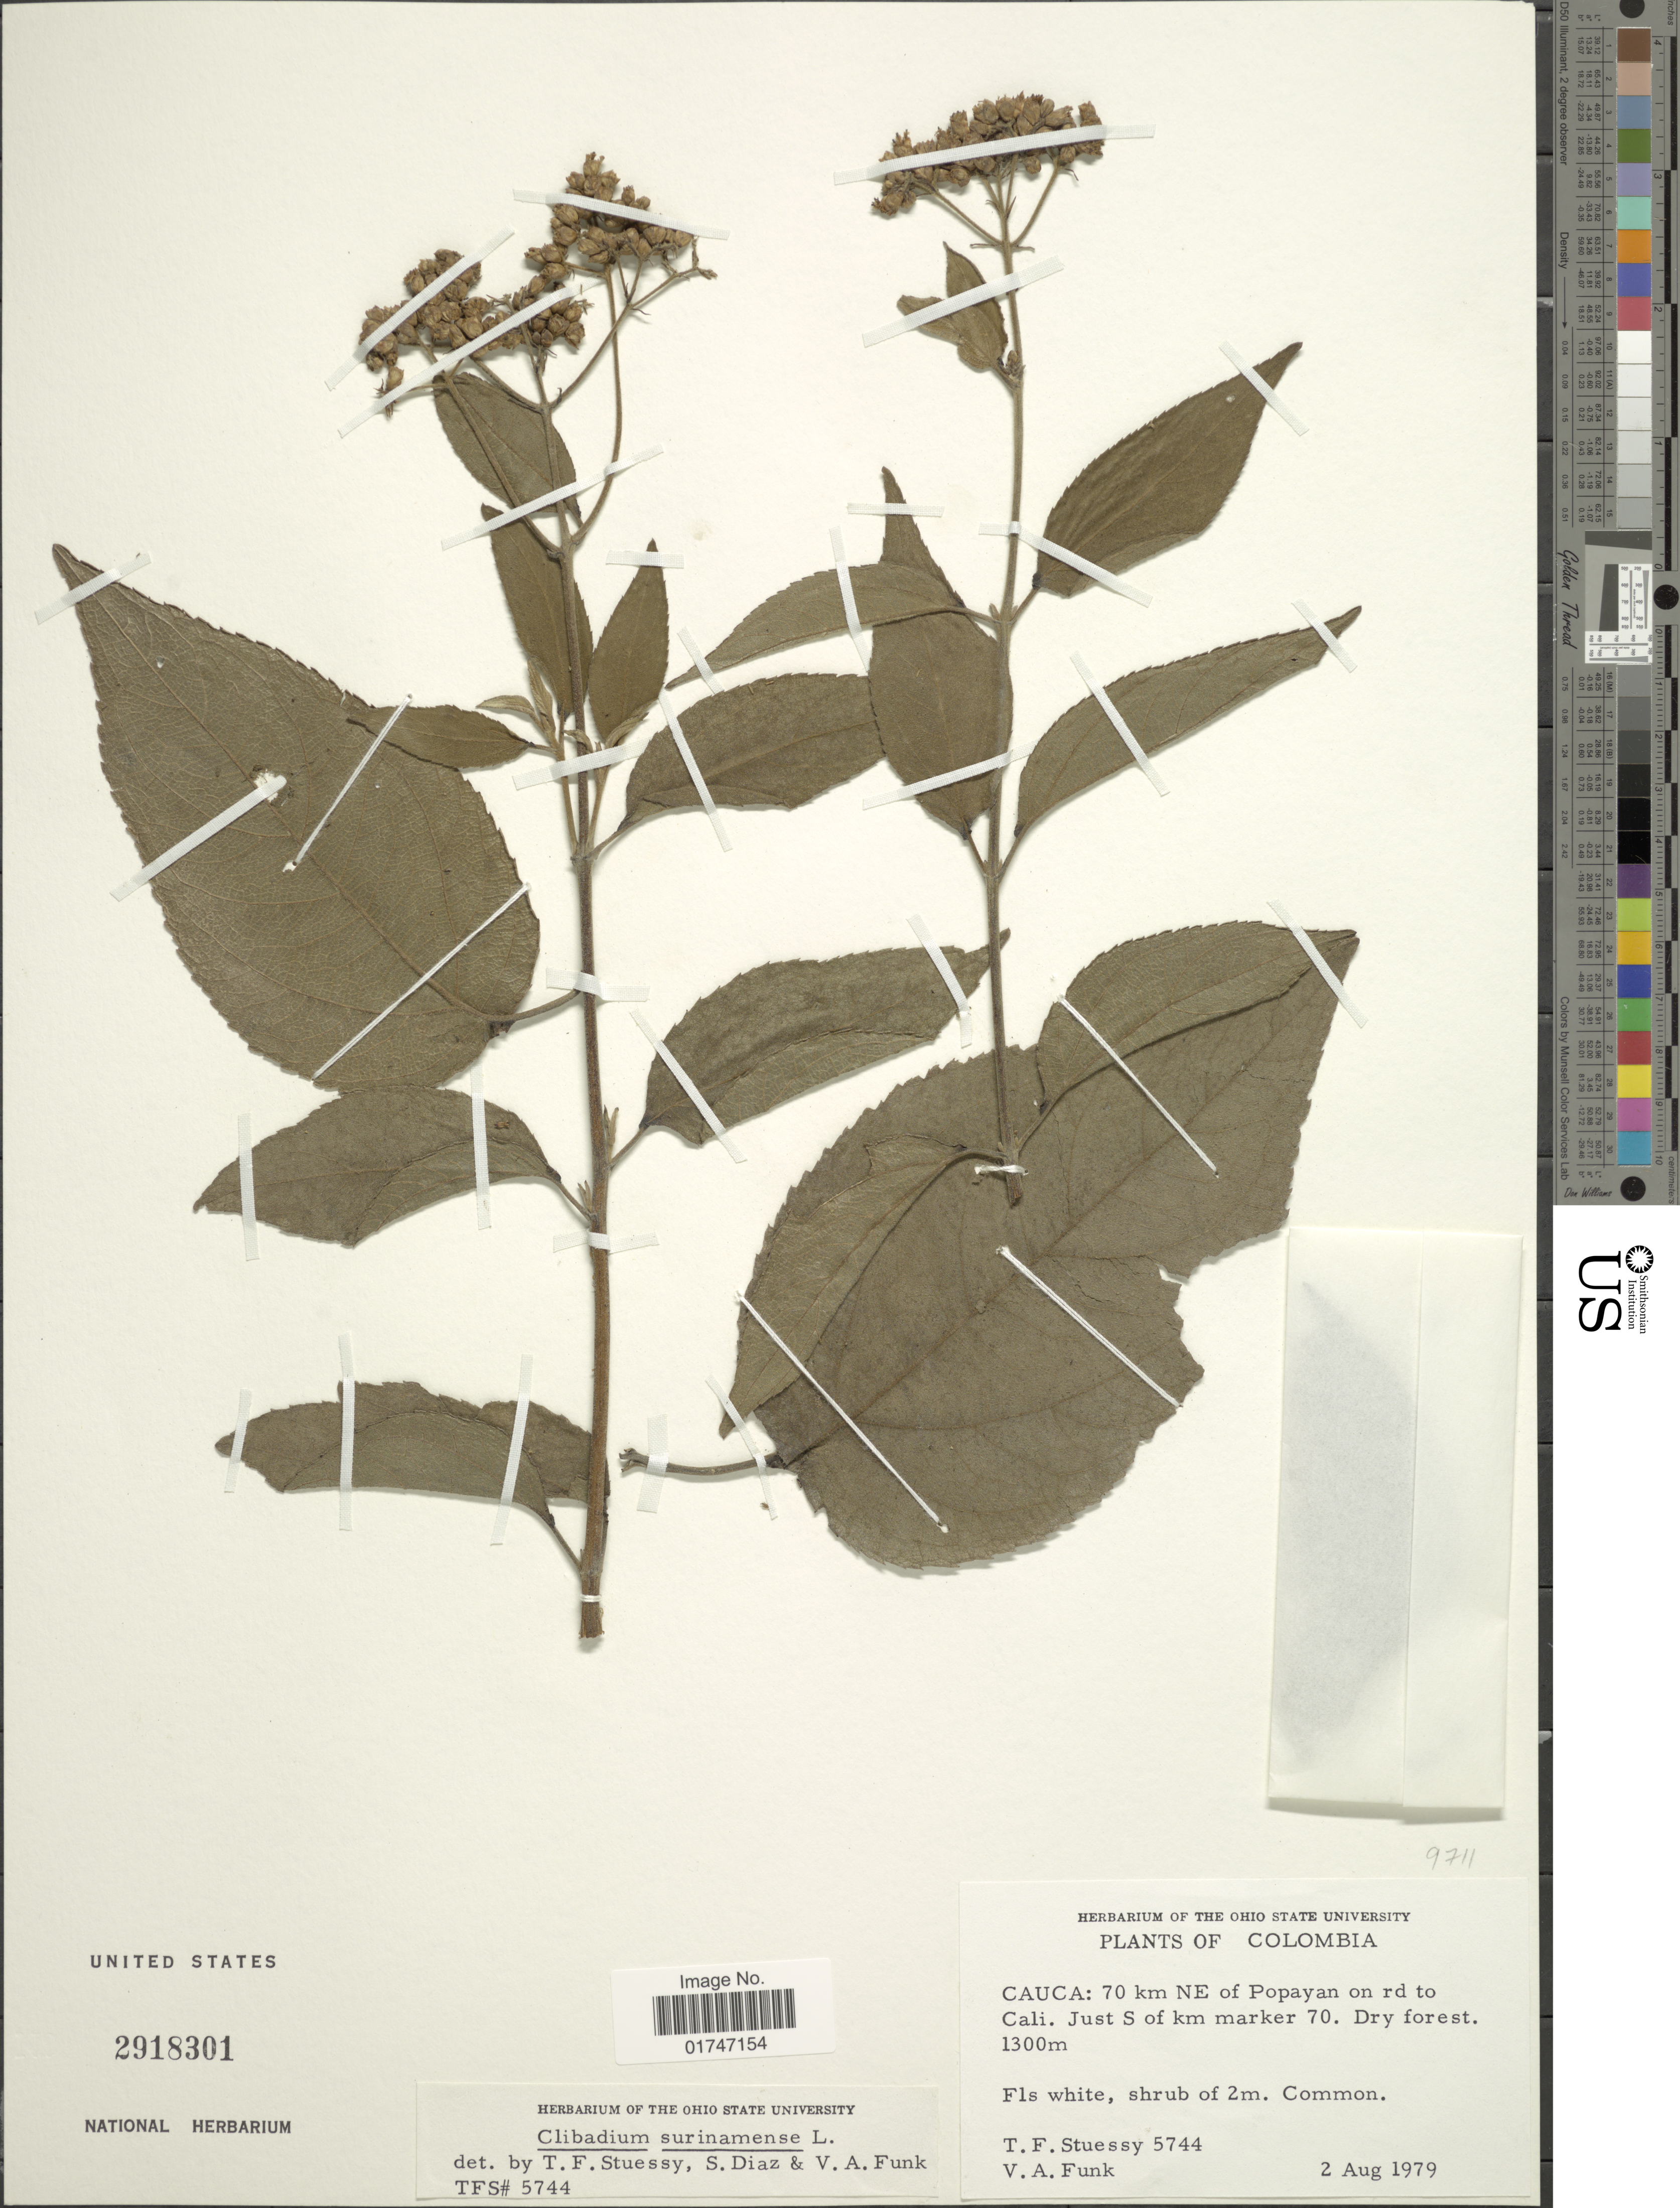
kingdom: Plantae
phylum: Tracheophyta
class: Magnoliopsida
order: Asterales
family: Asteraceae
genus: Clibadium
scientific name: Clibadium surinamense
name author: L.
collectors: T. Stuessy & V. Funk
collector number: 5744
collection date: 1979-08-02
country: Colombia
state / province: Cauca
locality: Cauca: 70 km NE of Popayan on rd to Cali, Just S of km marker 70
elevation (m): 1300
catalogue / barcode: US 2918301